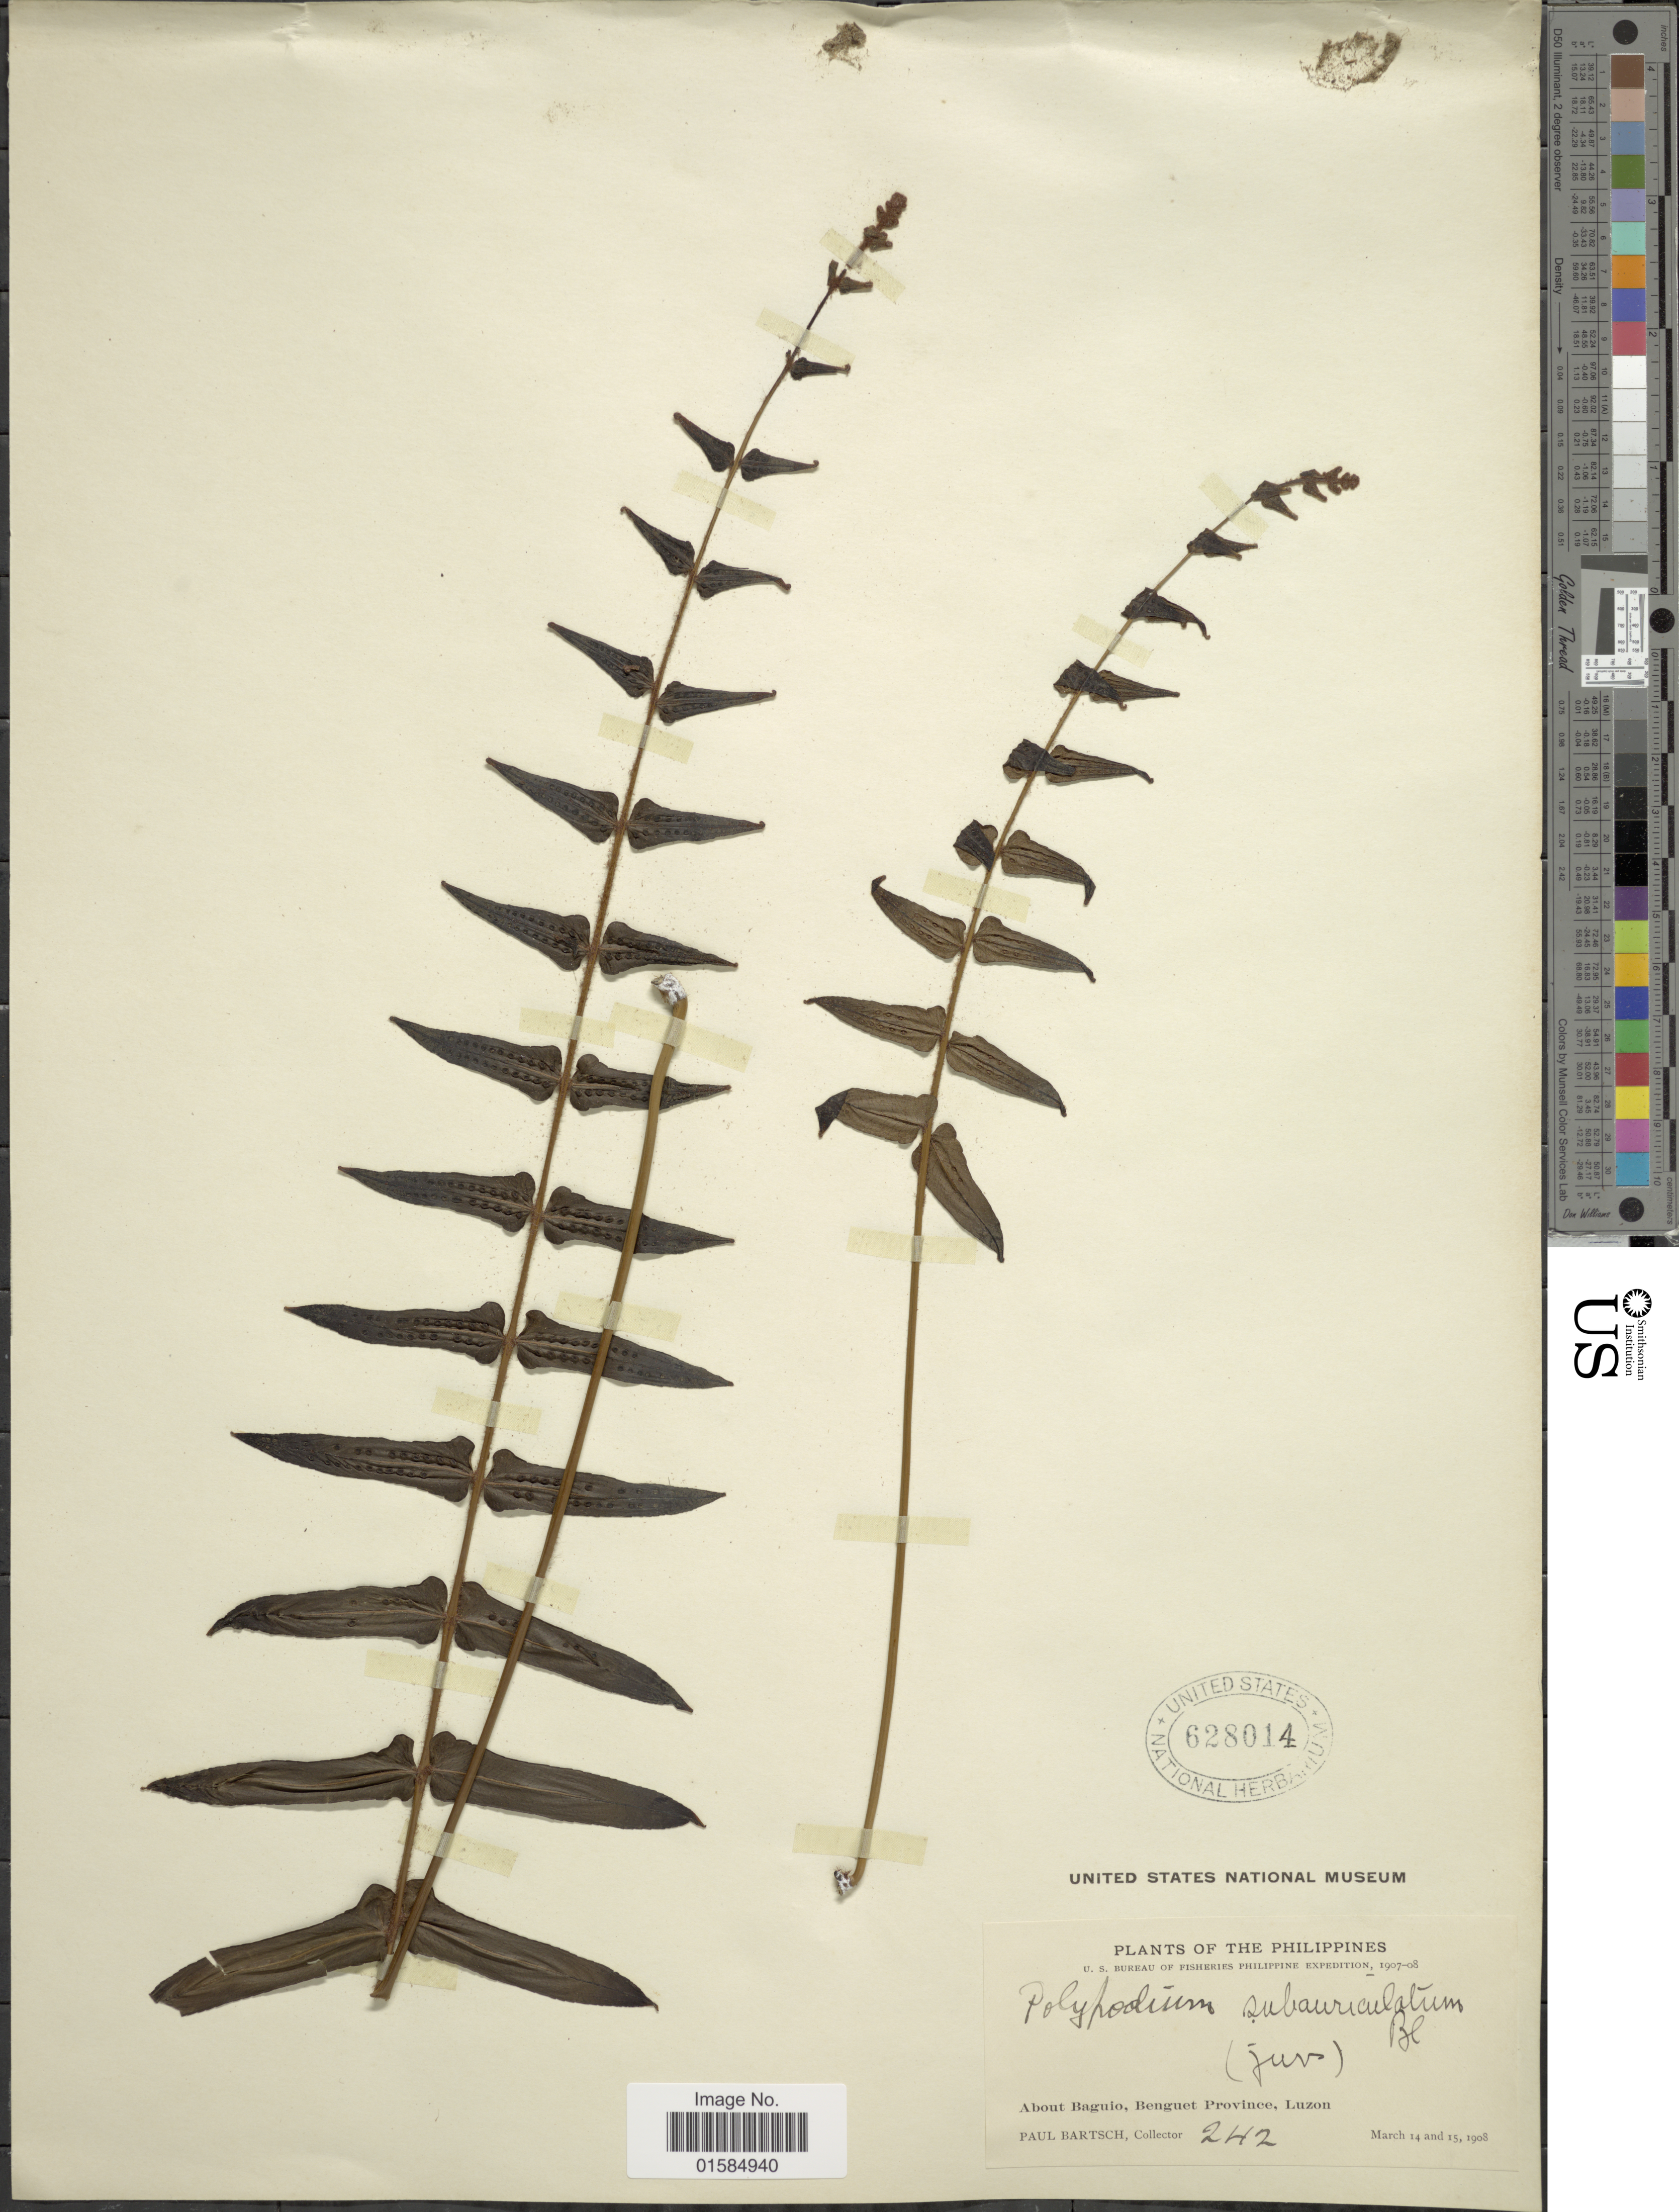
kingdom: Plantae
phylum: Tracheophyta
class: Polypodiopsida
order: Polypodiales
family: Polypodiaceae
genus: Goniophlebium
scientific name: Goniophlebium subauriculatum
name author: (Blume) C. Presl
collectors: P. Bartsch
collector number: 242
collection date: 1908-03-14/1908-03-15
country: Philippines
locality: About Baguio, Benguet Province, Luzon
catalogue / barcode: US 628014